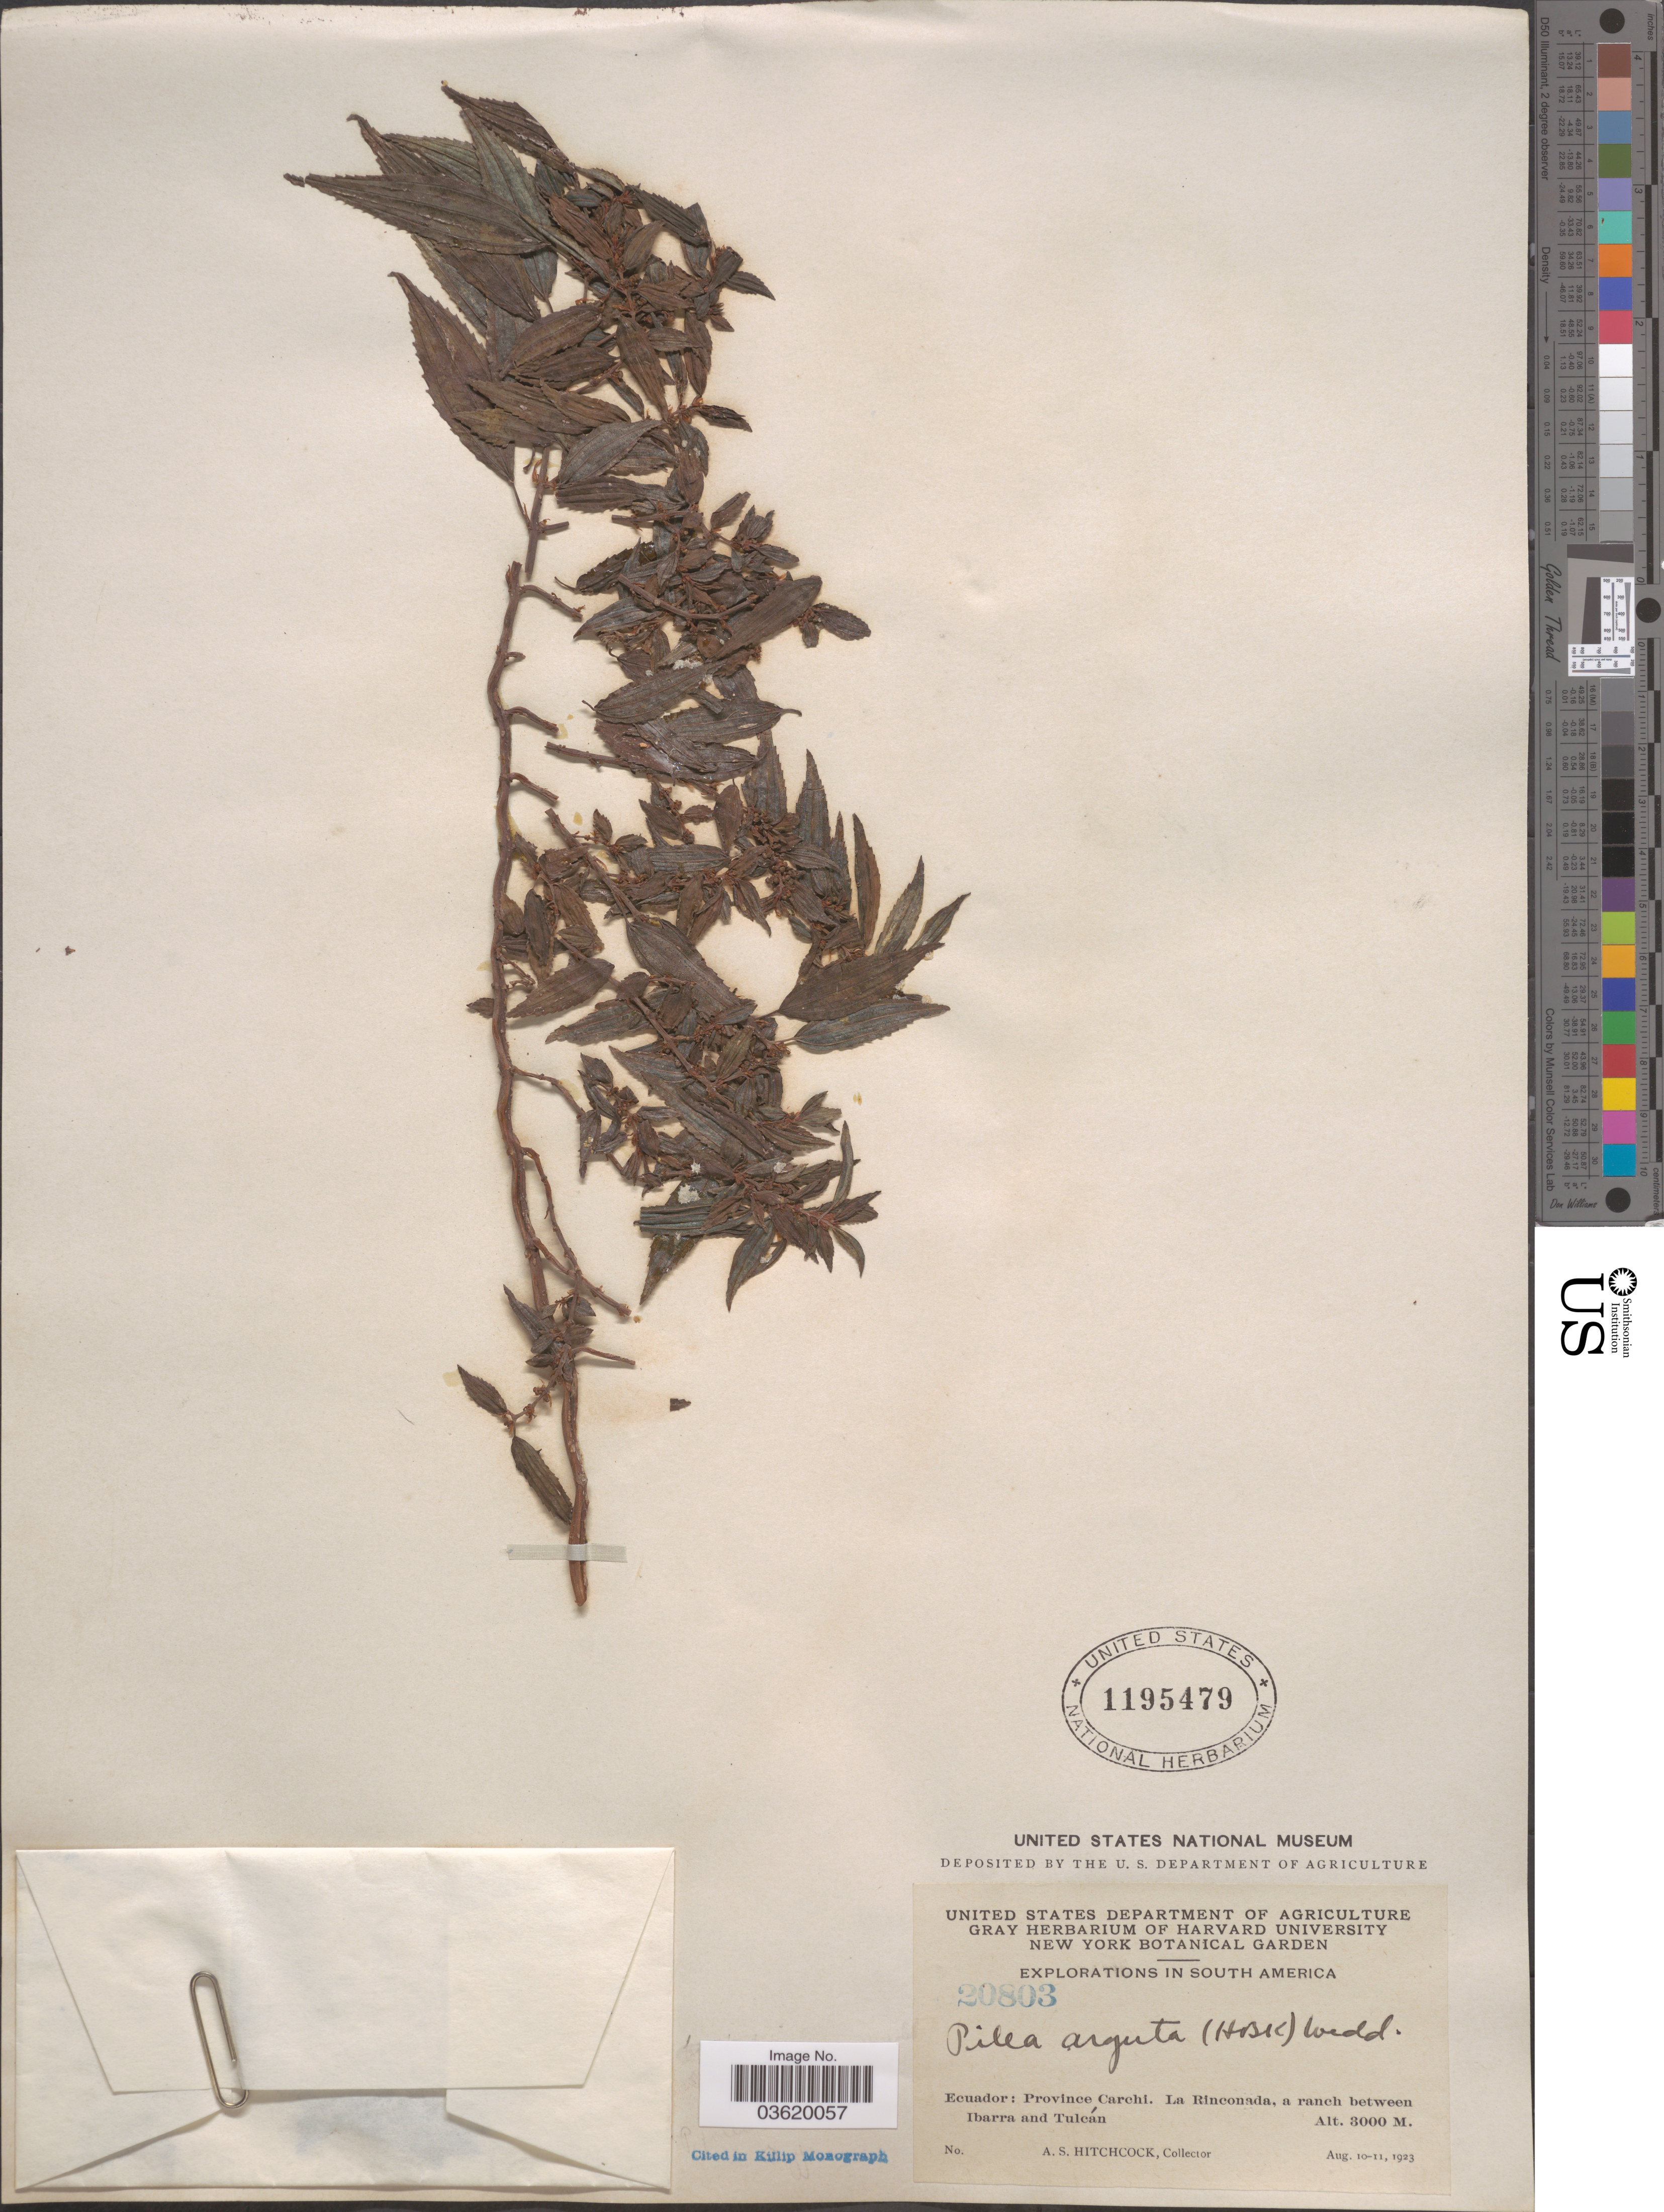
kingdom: Plantae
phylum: Tracheophyta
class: Magnoliopsida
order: Rosales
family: Urticaceae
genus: Pilea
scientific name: Pilea arguta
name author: Wedd.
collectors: A. S. Hitchcock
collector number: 20803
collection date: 1923-08-10/1923-08-11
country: Ecuador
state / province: Carchi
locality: La Rinconada, a ranch between Ibarra and Tulcán.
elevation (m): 3000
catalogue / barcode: US 1195479